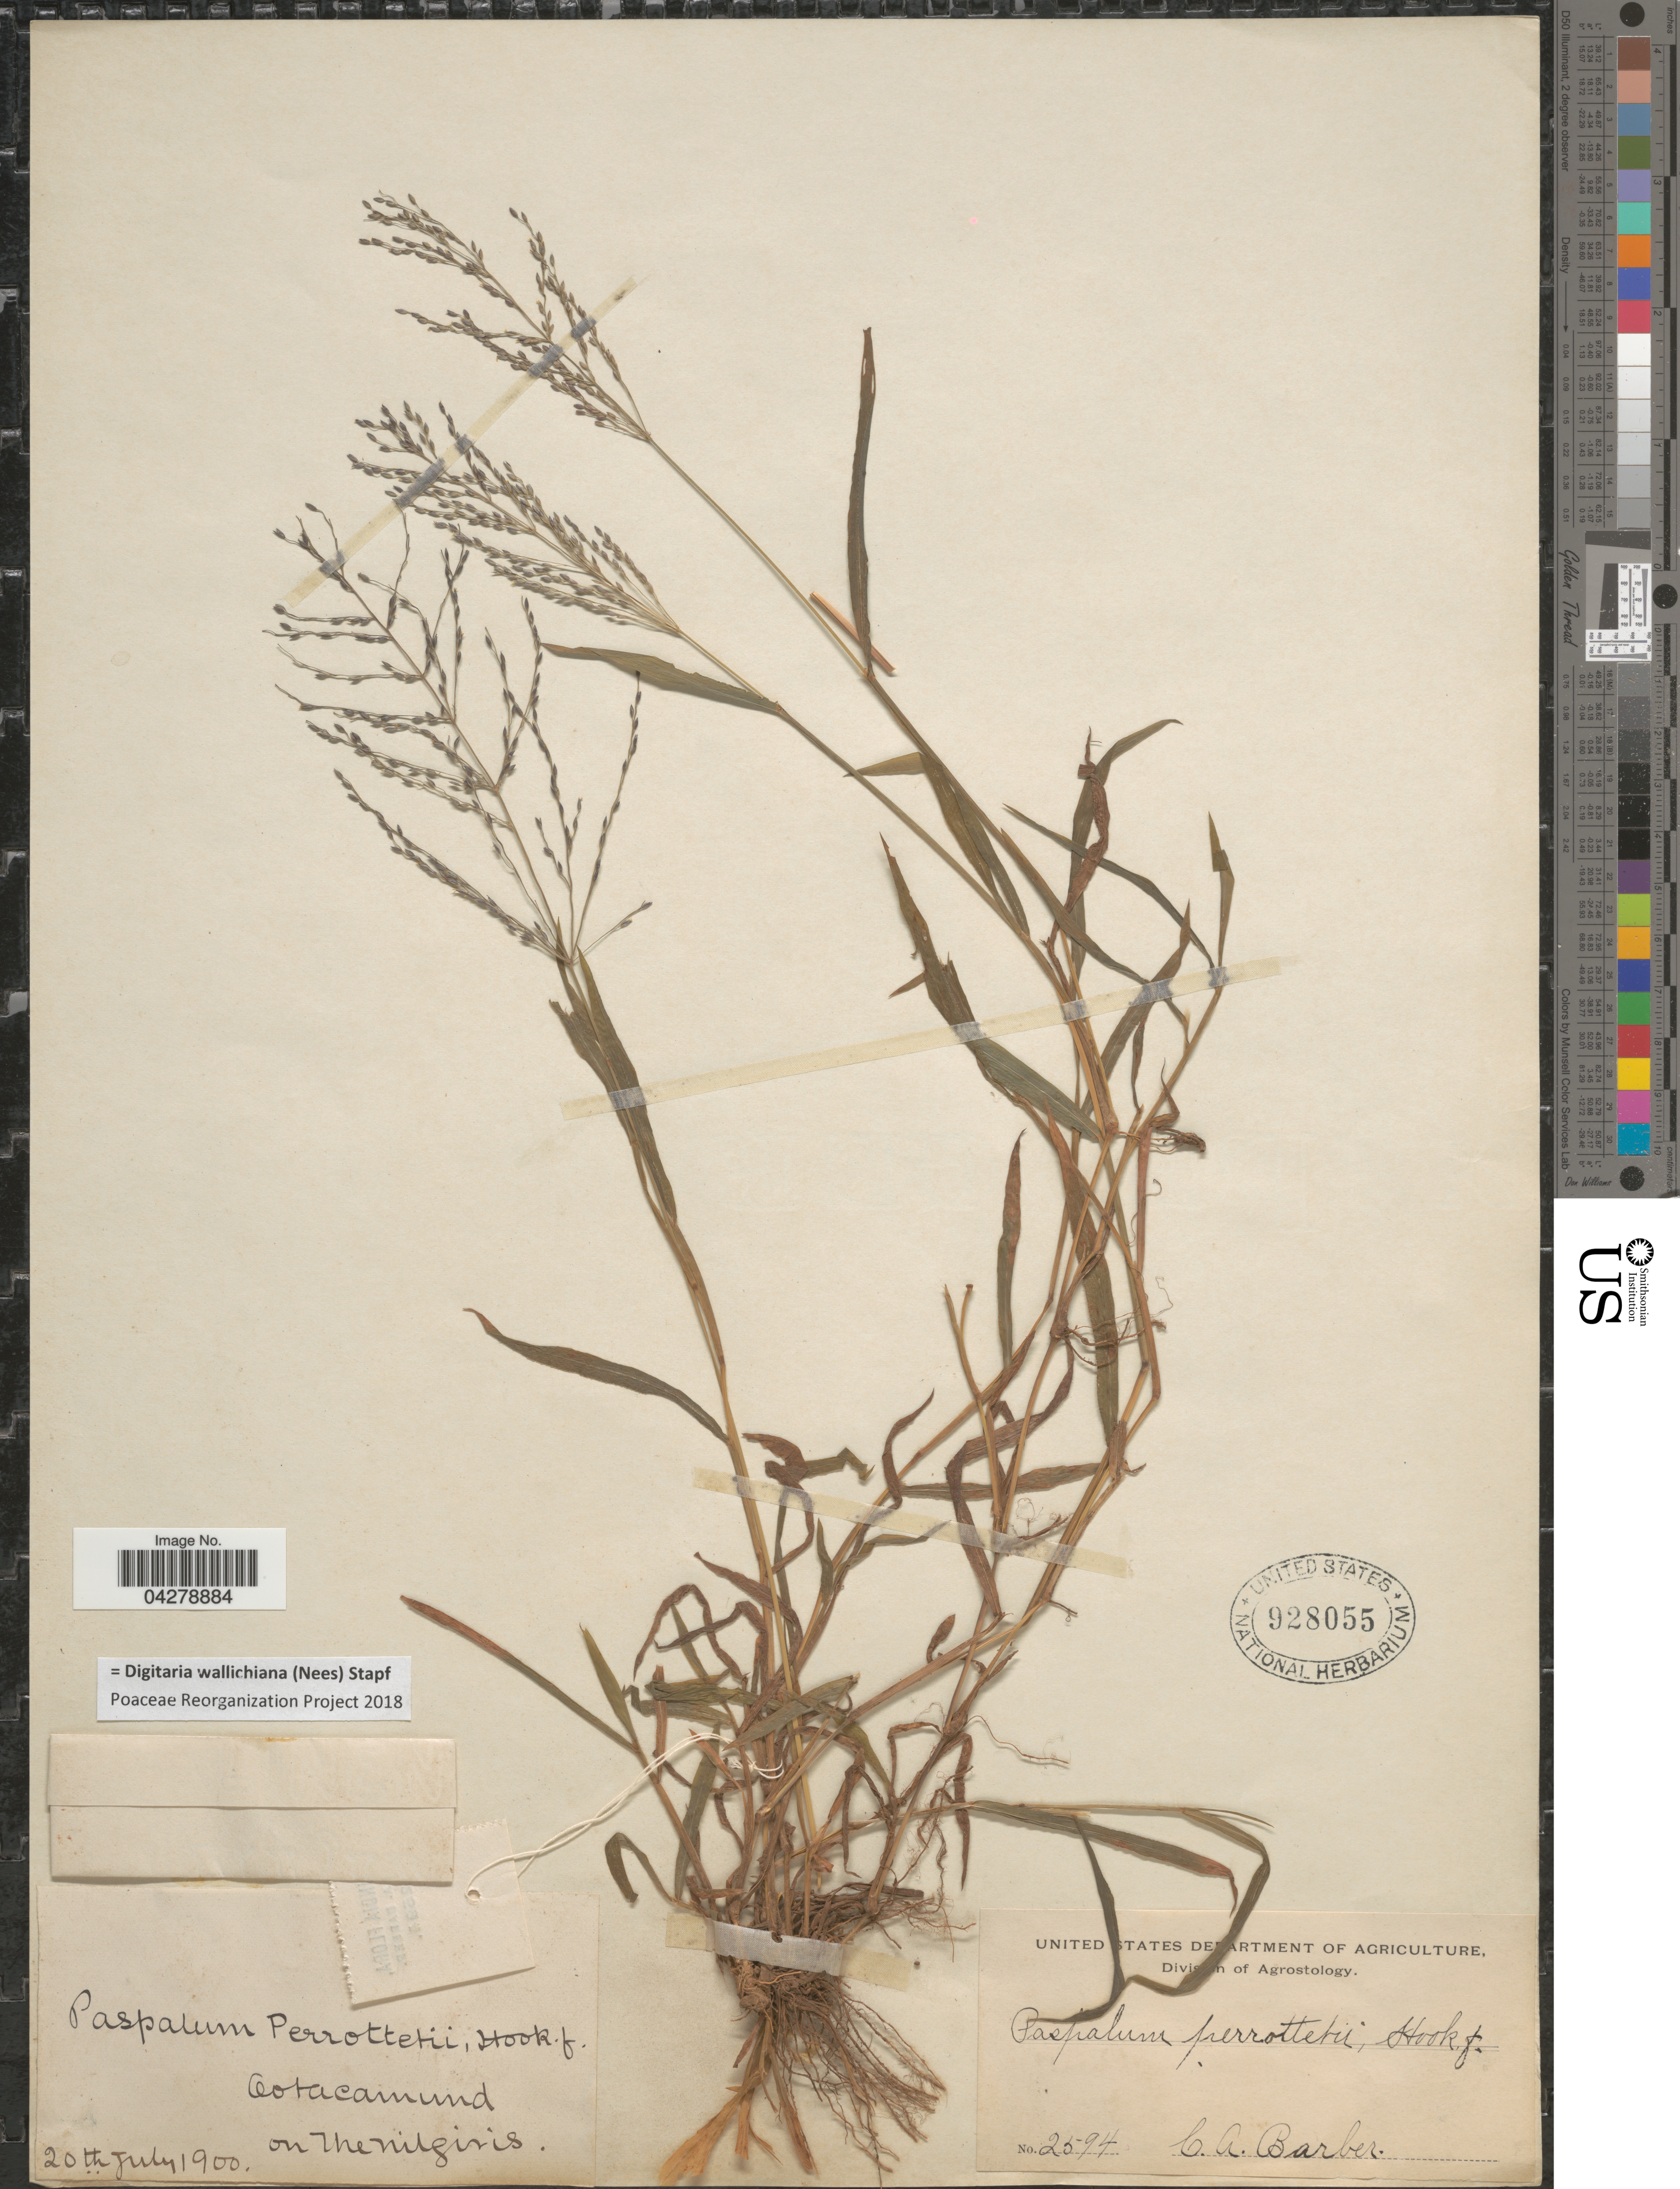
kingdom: Plantae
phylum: Tracheophyta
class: Liliopsida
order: Poales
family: Poaceae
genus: Digitaria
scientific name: Digitaria wallichiana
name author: (Nees) Stapf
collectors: C. Barber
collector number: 2594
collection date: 1900-07-20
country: India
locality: Ootacamund on the Nilgiris.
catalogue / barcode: US 928055